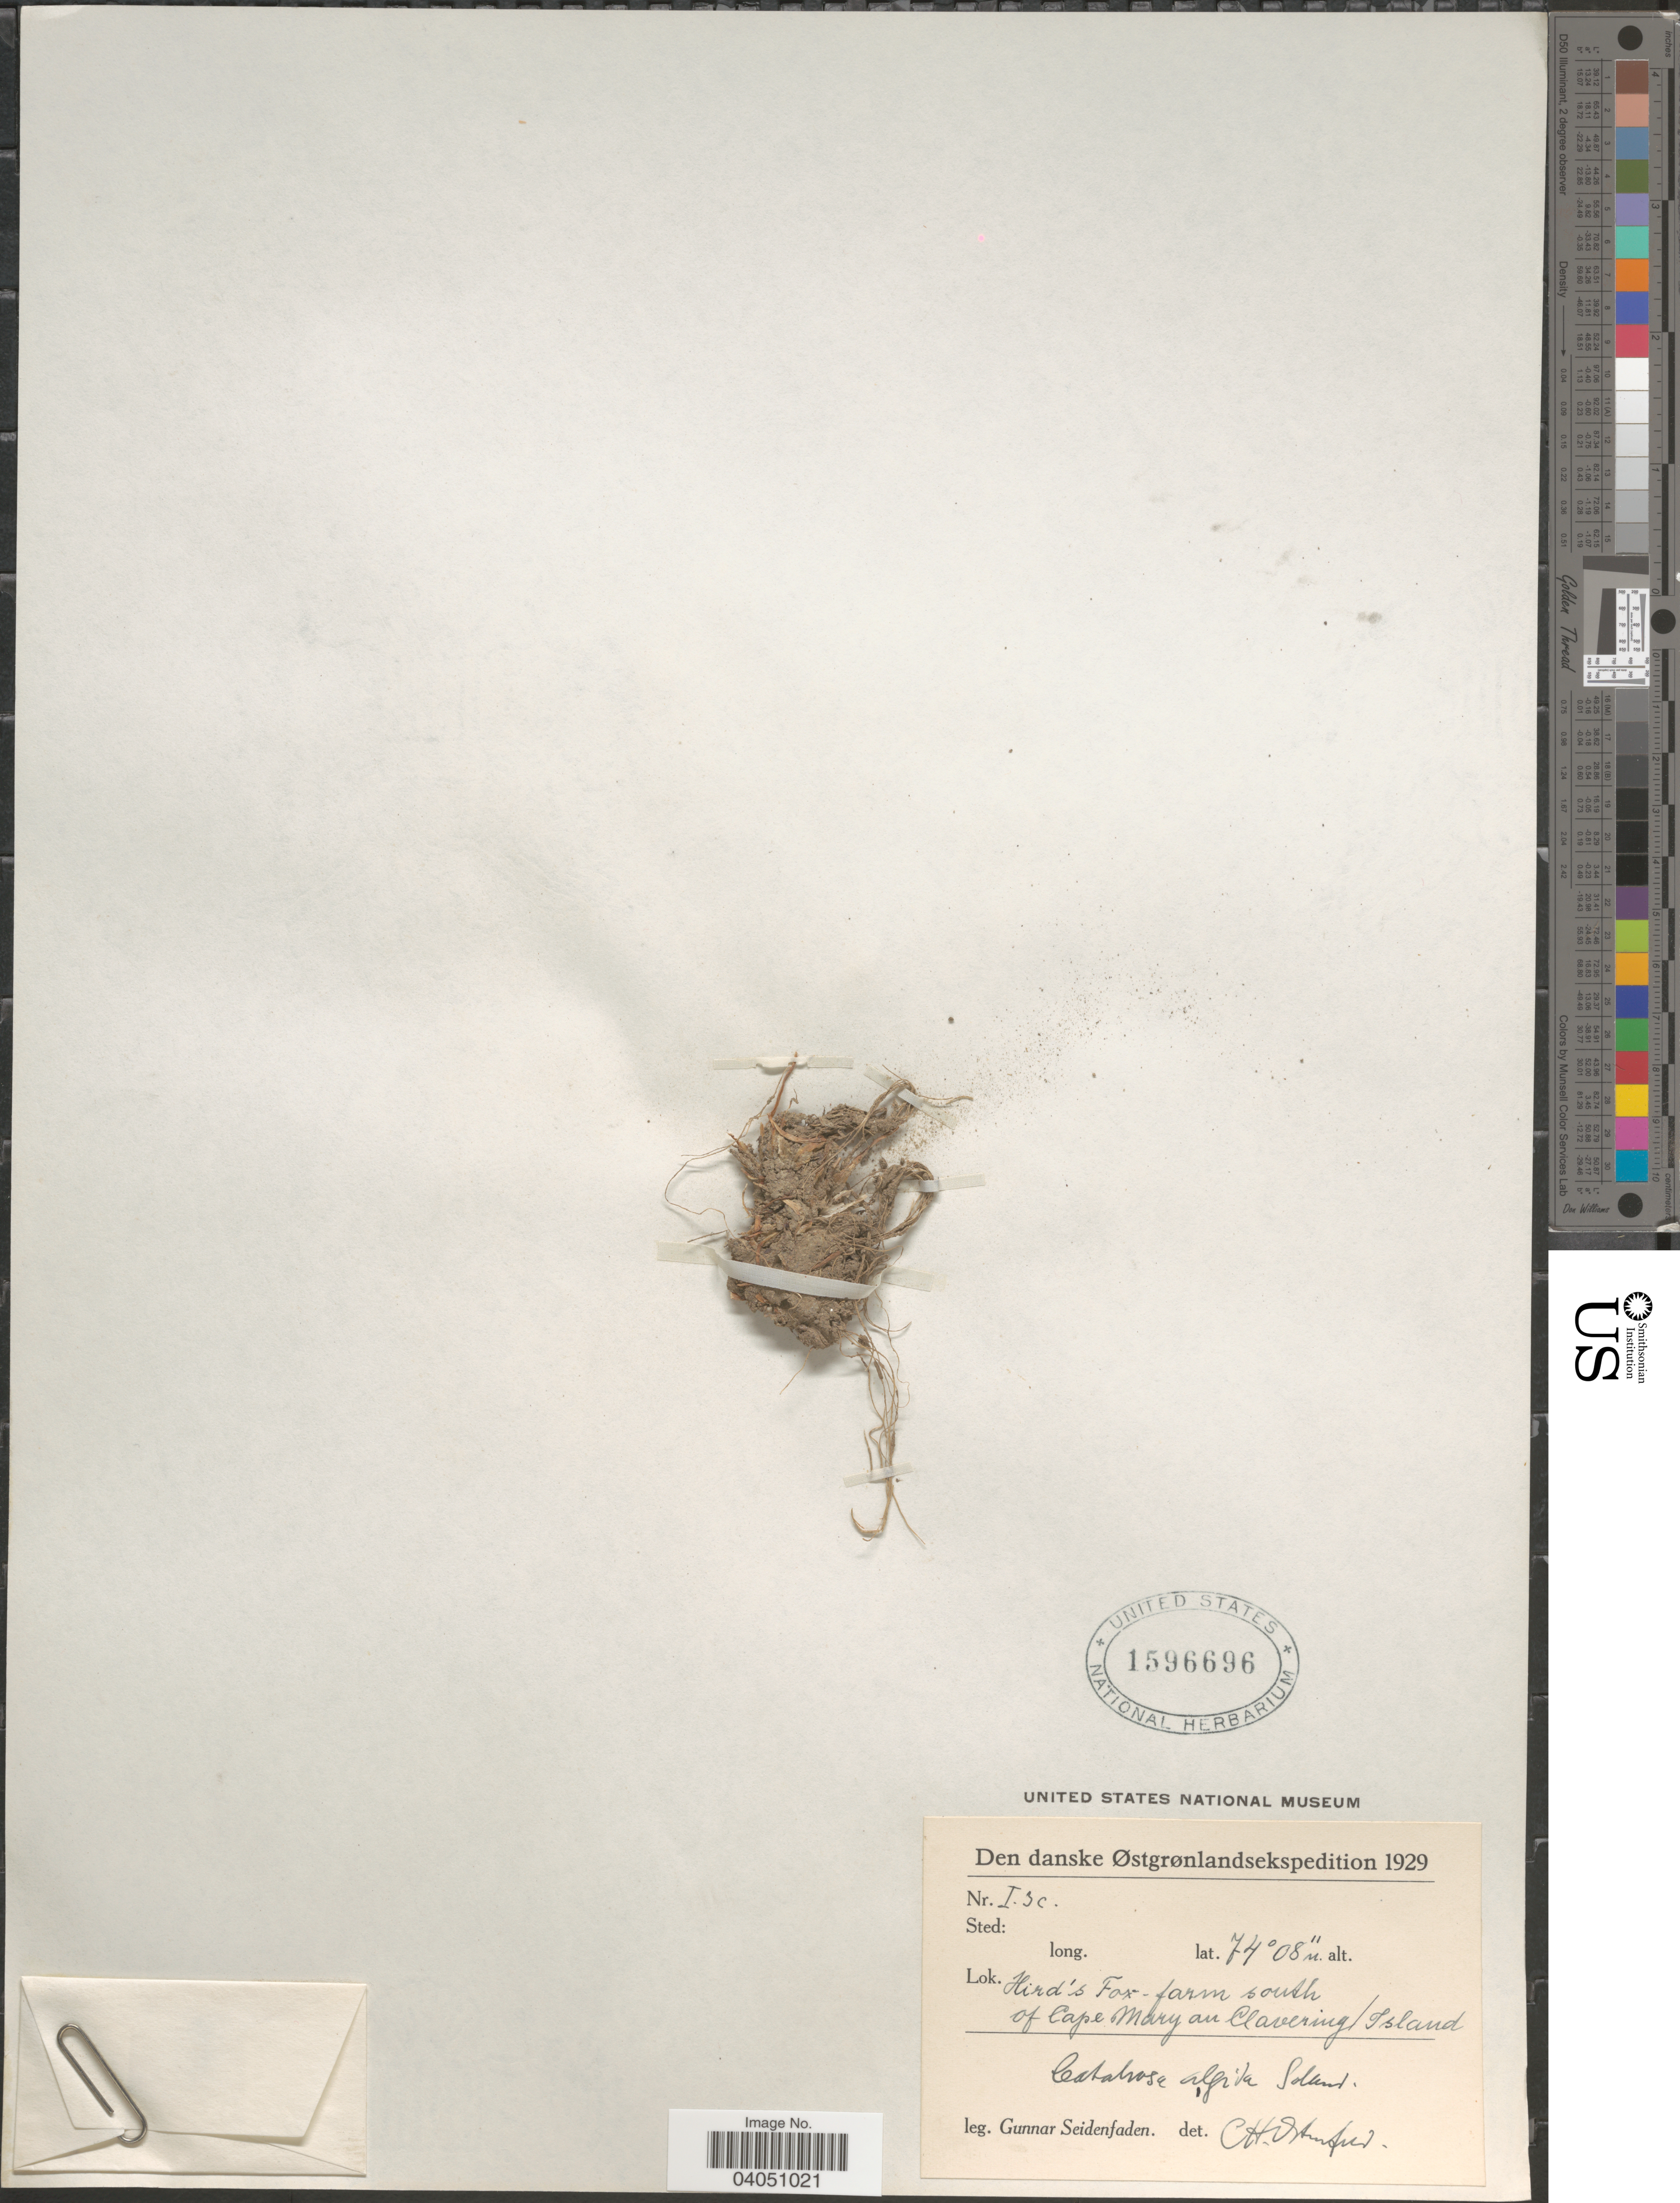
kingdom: Plantae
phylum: Tracheophyta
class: Liliopsida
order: Poales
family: Poaceae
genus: Phippsia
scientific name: Phippsia algida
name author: (Sol.) R. Br.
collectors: G. Seidenfaden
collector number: I3c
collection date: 1929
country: Greenland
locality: Hird's Fox-farm south of Cape Mary an Clavering Island.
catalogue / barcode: US 1596696